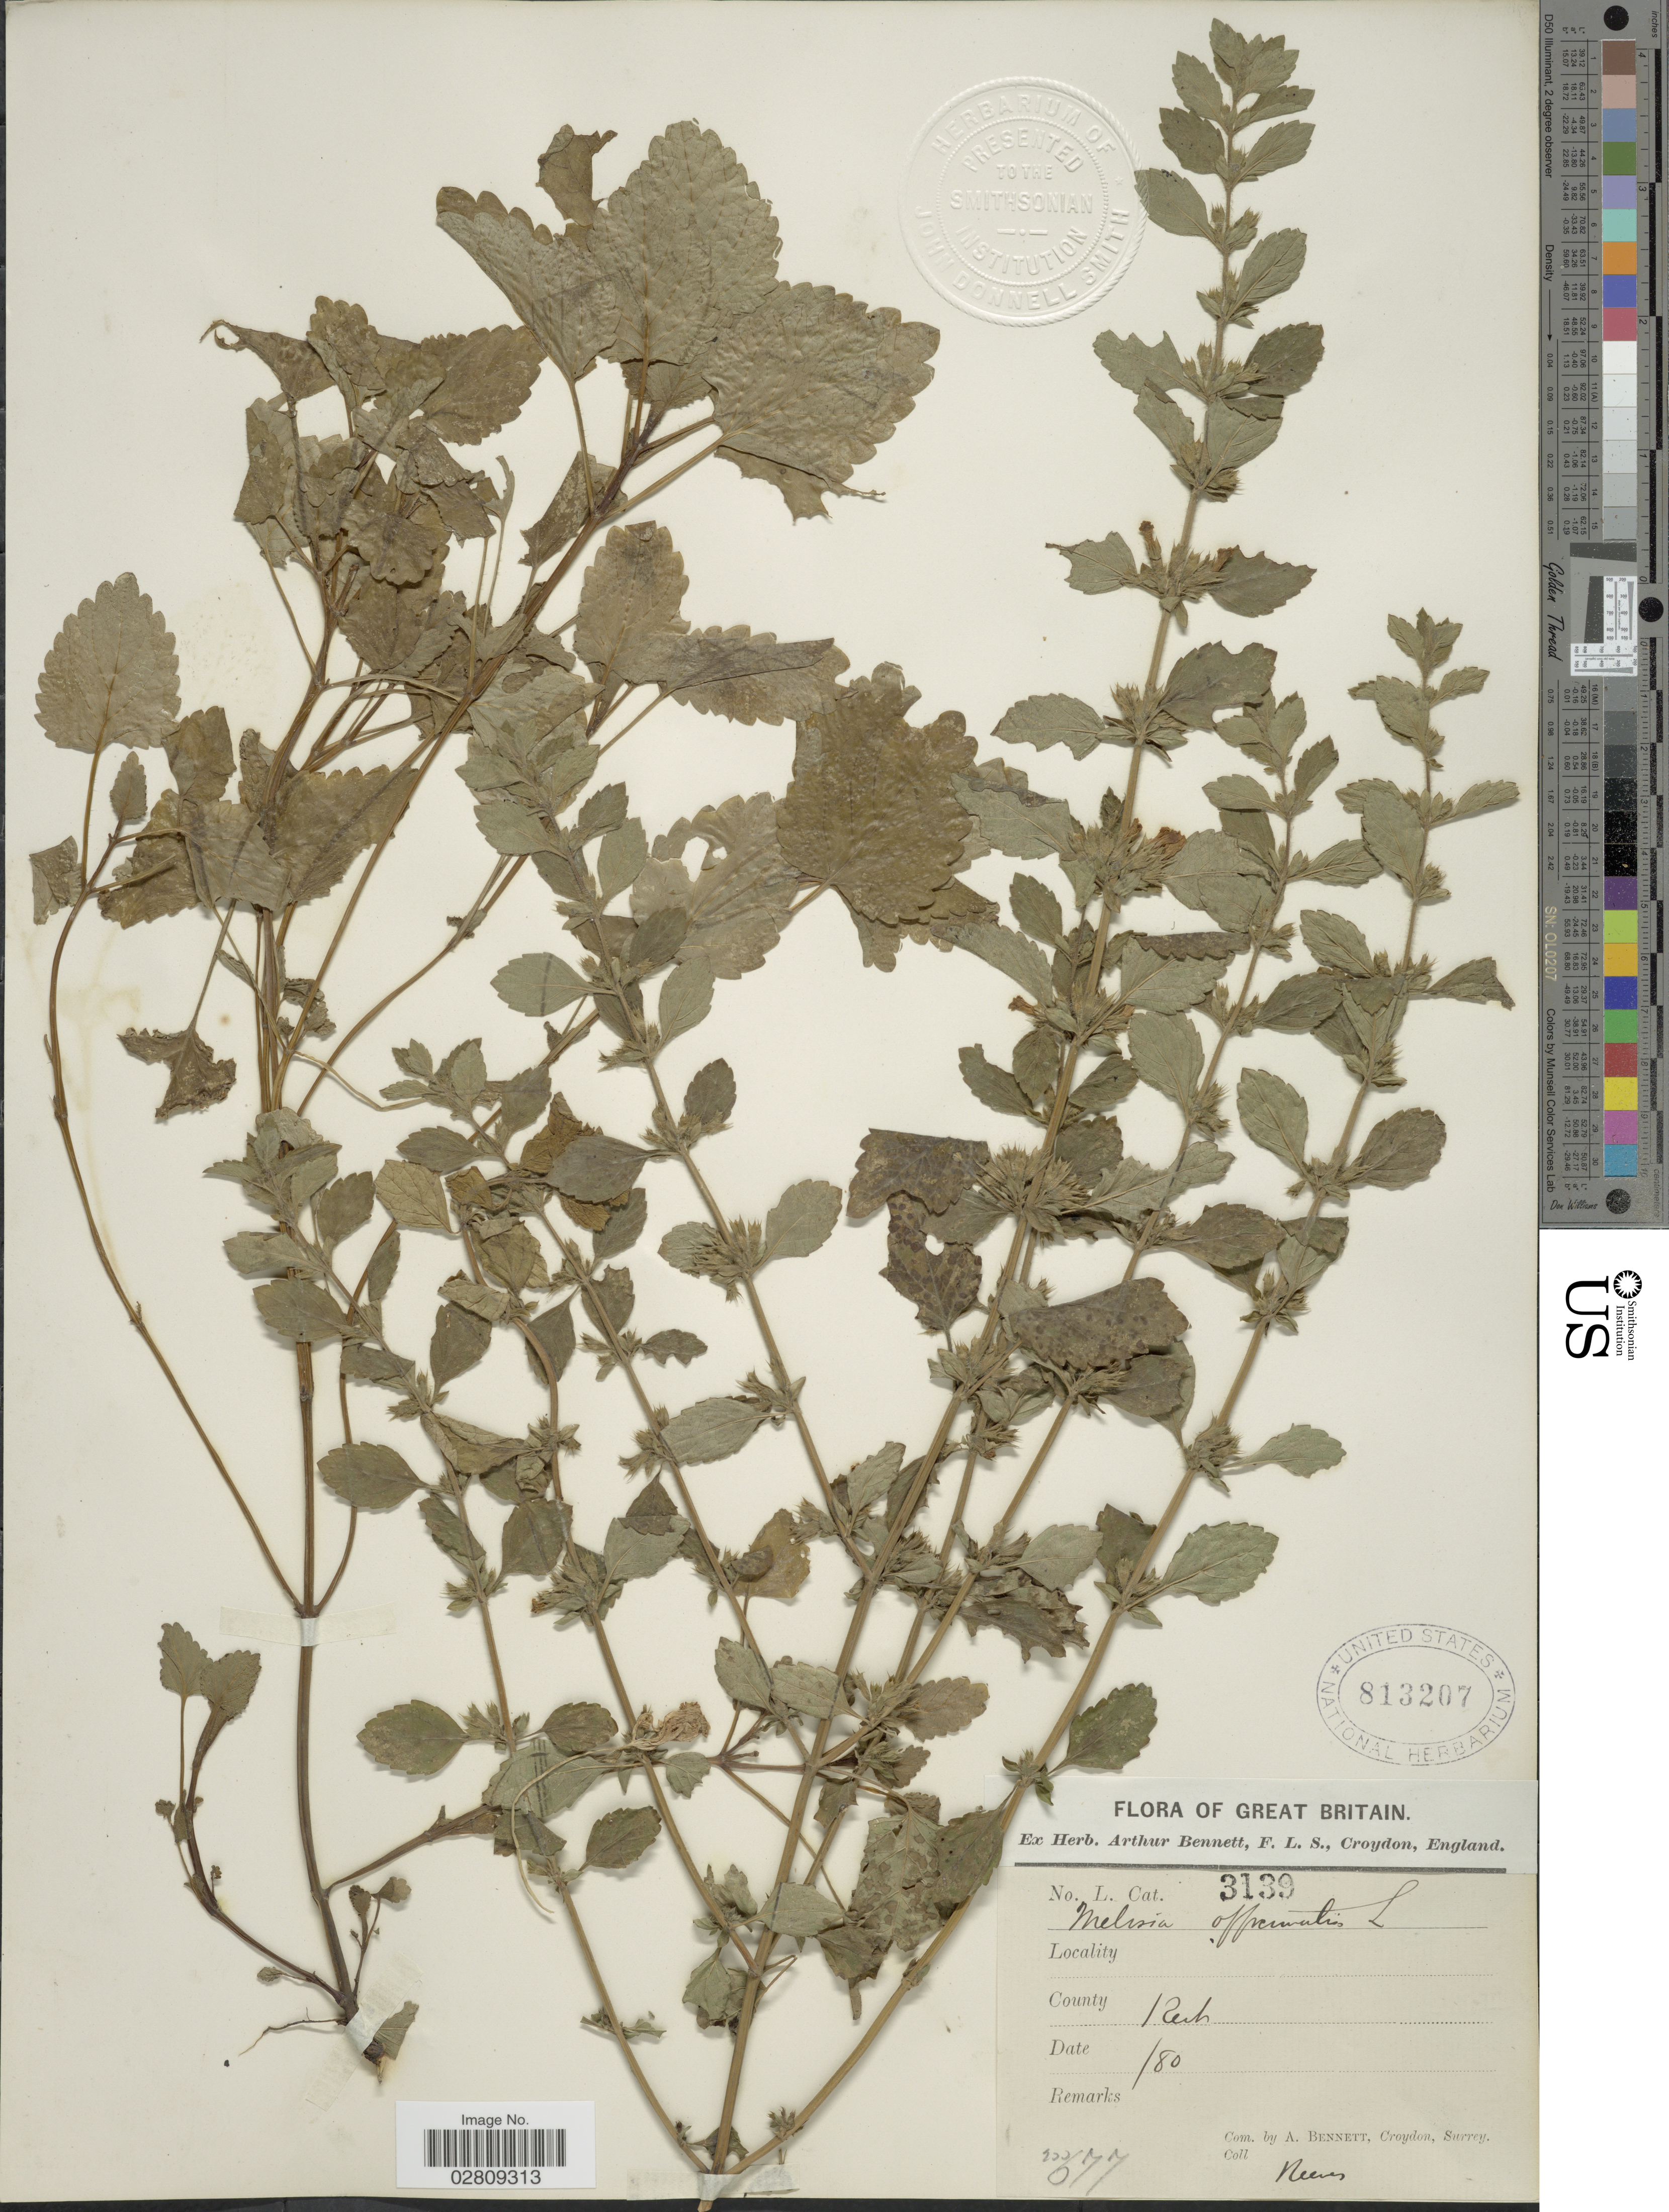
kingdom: Plantae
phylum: Tracheophyta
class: Magnoliopsida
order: Lamiales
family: Lamiaceae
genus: Melissa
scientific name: Melissa officinalis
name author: L.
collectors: ex herb. Arthur Bennett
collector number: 677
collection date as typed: Transcribed d/m/y: //80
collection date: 1880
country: United Kingdom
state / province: England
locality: Kent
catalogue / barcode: US 813207